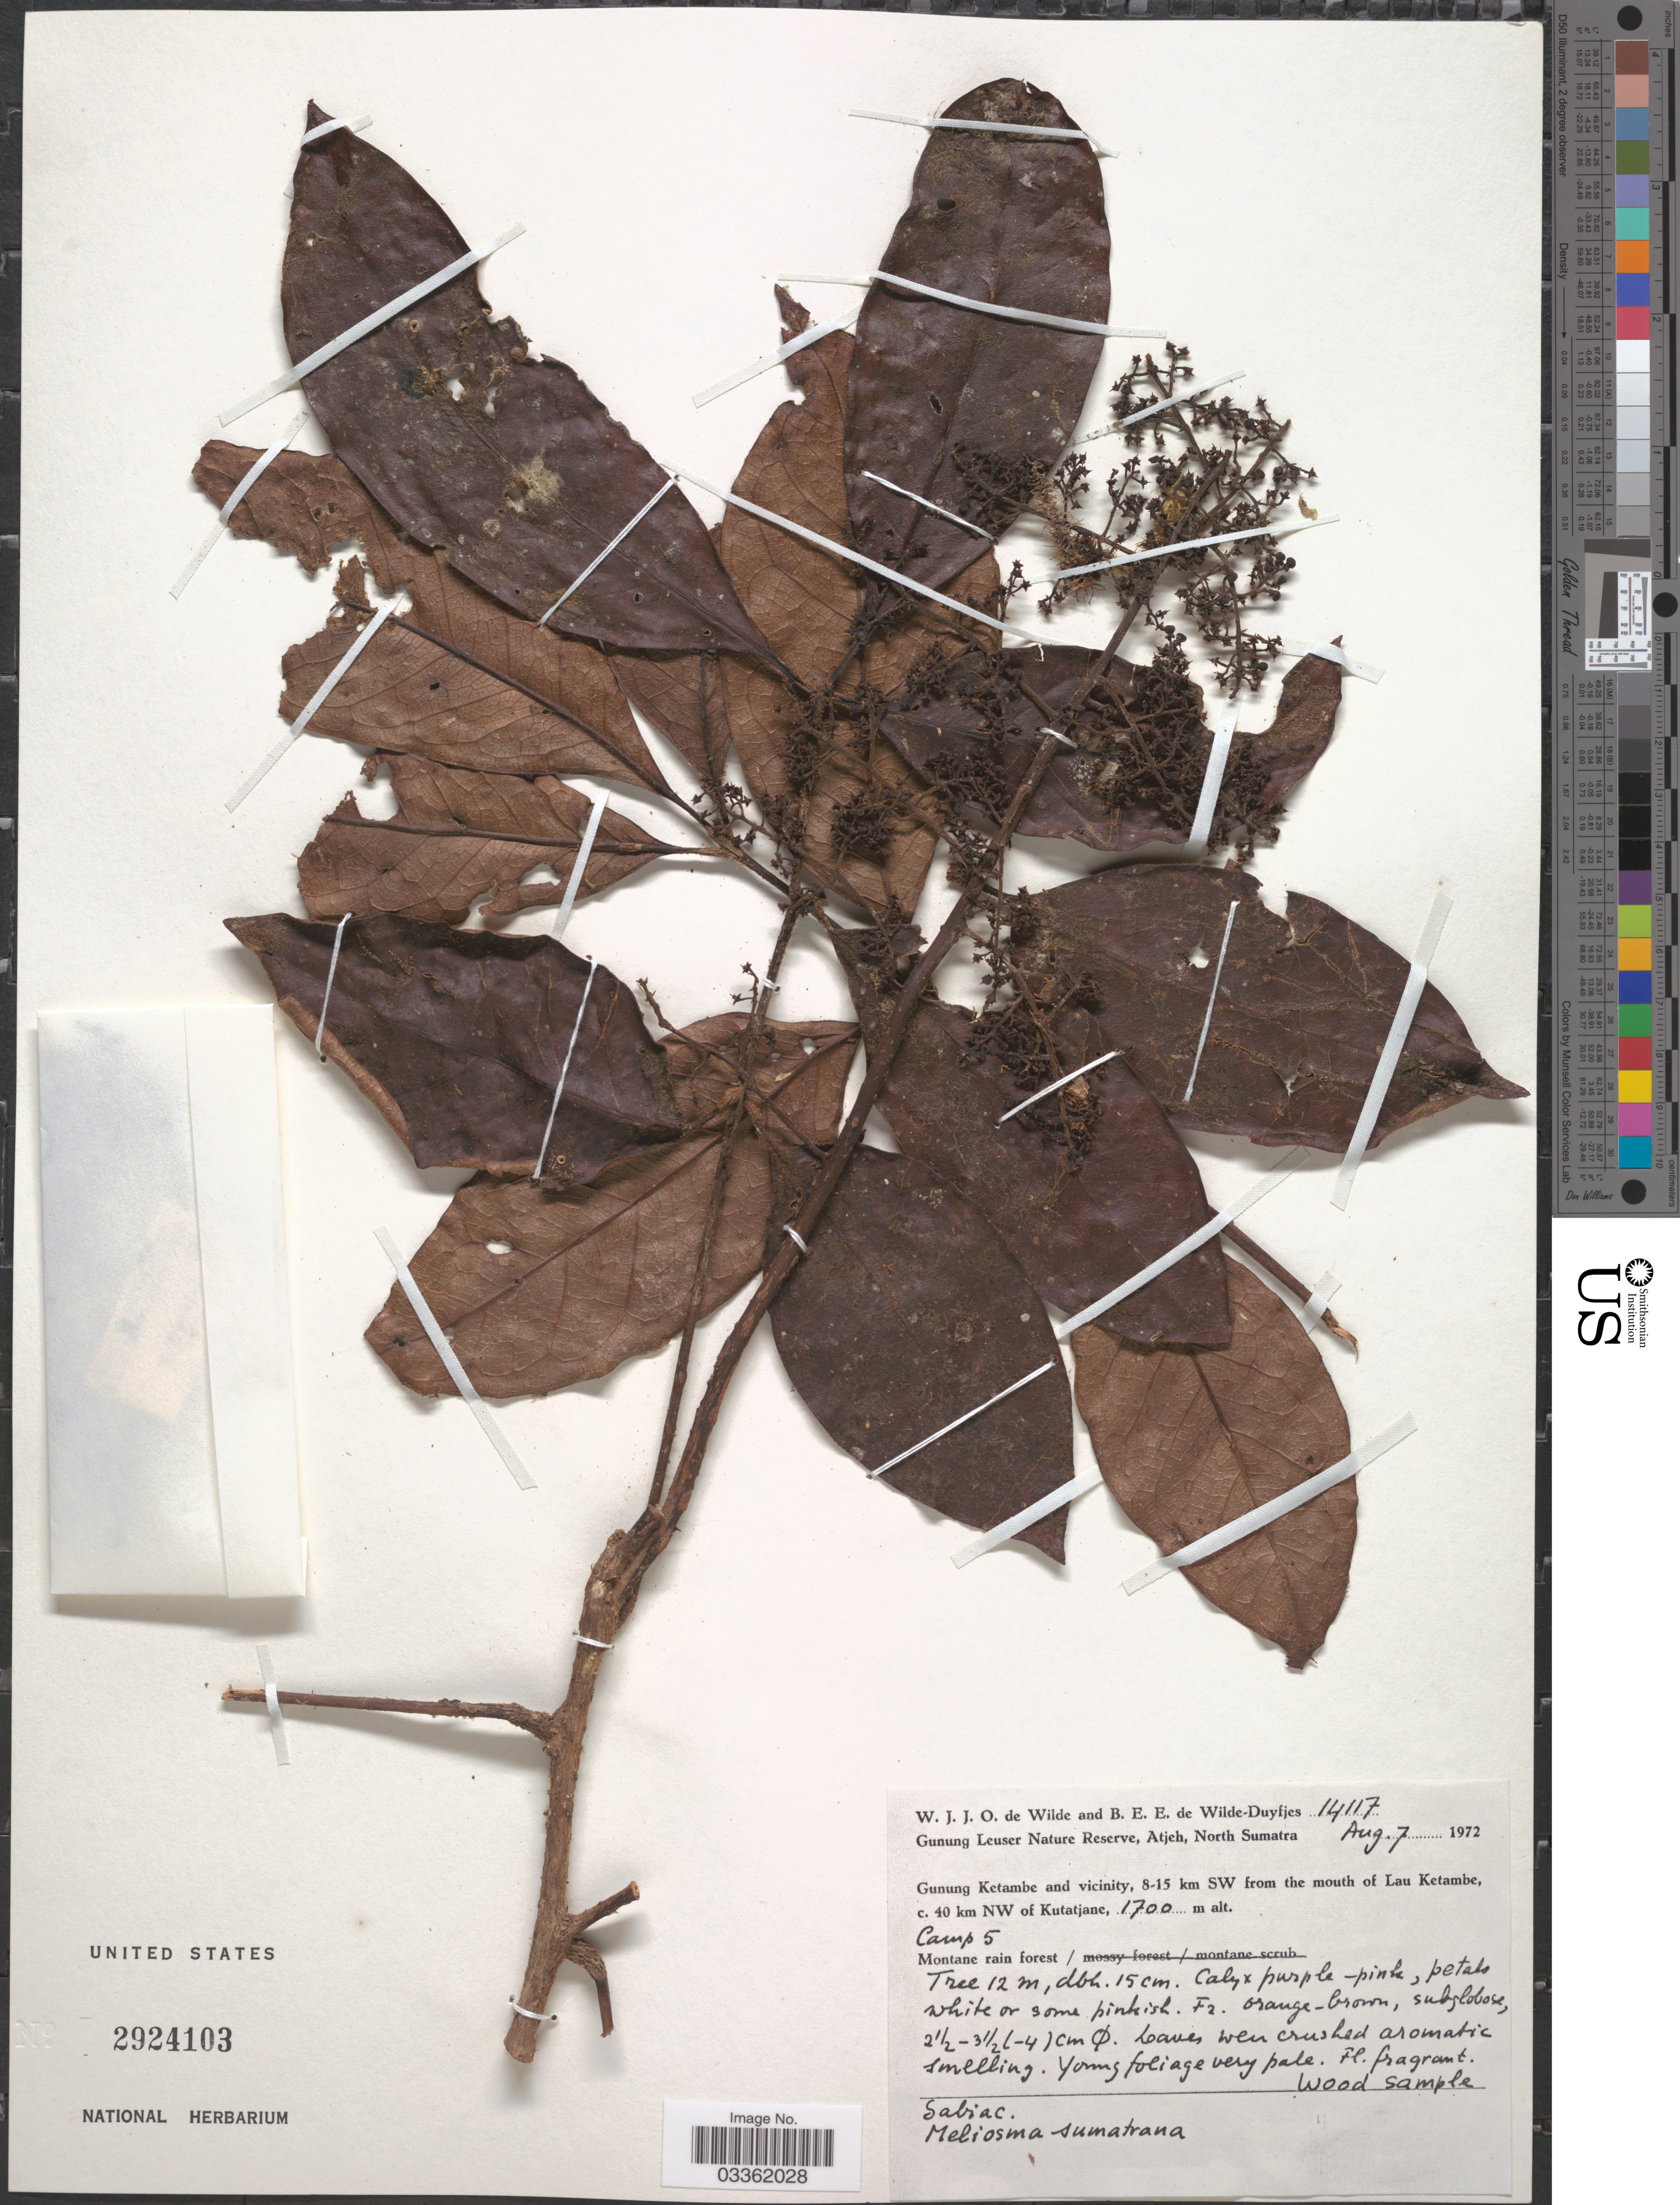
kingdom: Plantae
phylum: Tracheophyta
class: Magnoliopsida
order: Proteales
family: Sabiaceae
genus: Meliosma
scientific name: Meliosma sumatrana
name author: (Jack) Walp.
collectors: W. J. de Wilde & B. E. de Wilde-Duyfjes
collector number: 14117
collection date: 1972-08-07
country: Indonesia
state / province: Sumatra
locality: Gunung Leuser Nature Reserve, Atjeh, North Sumatra. Gunung Ketambe and vicinity, 8-15 km SW from the mouth of Lau Ketambe, c. 40 km NW of Kutatjane. Camp 5.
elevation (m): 1700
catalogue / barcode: US 2924103